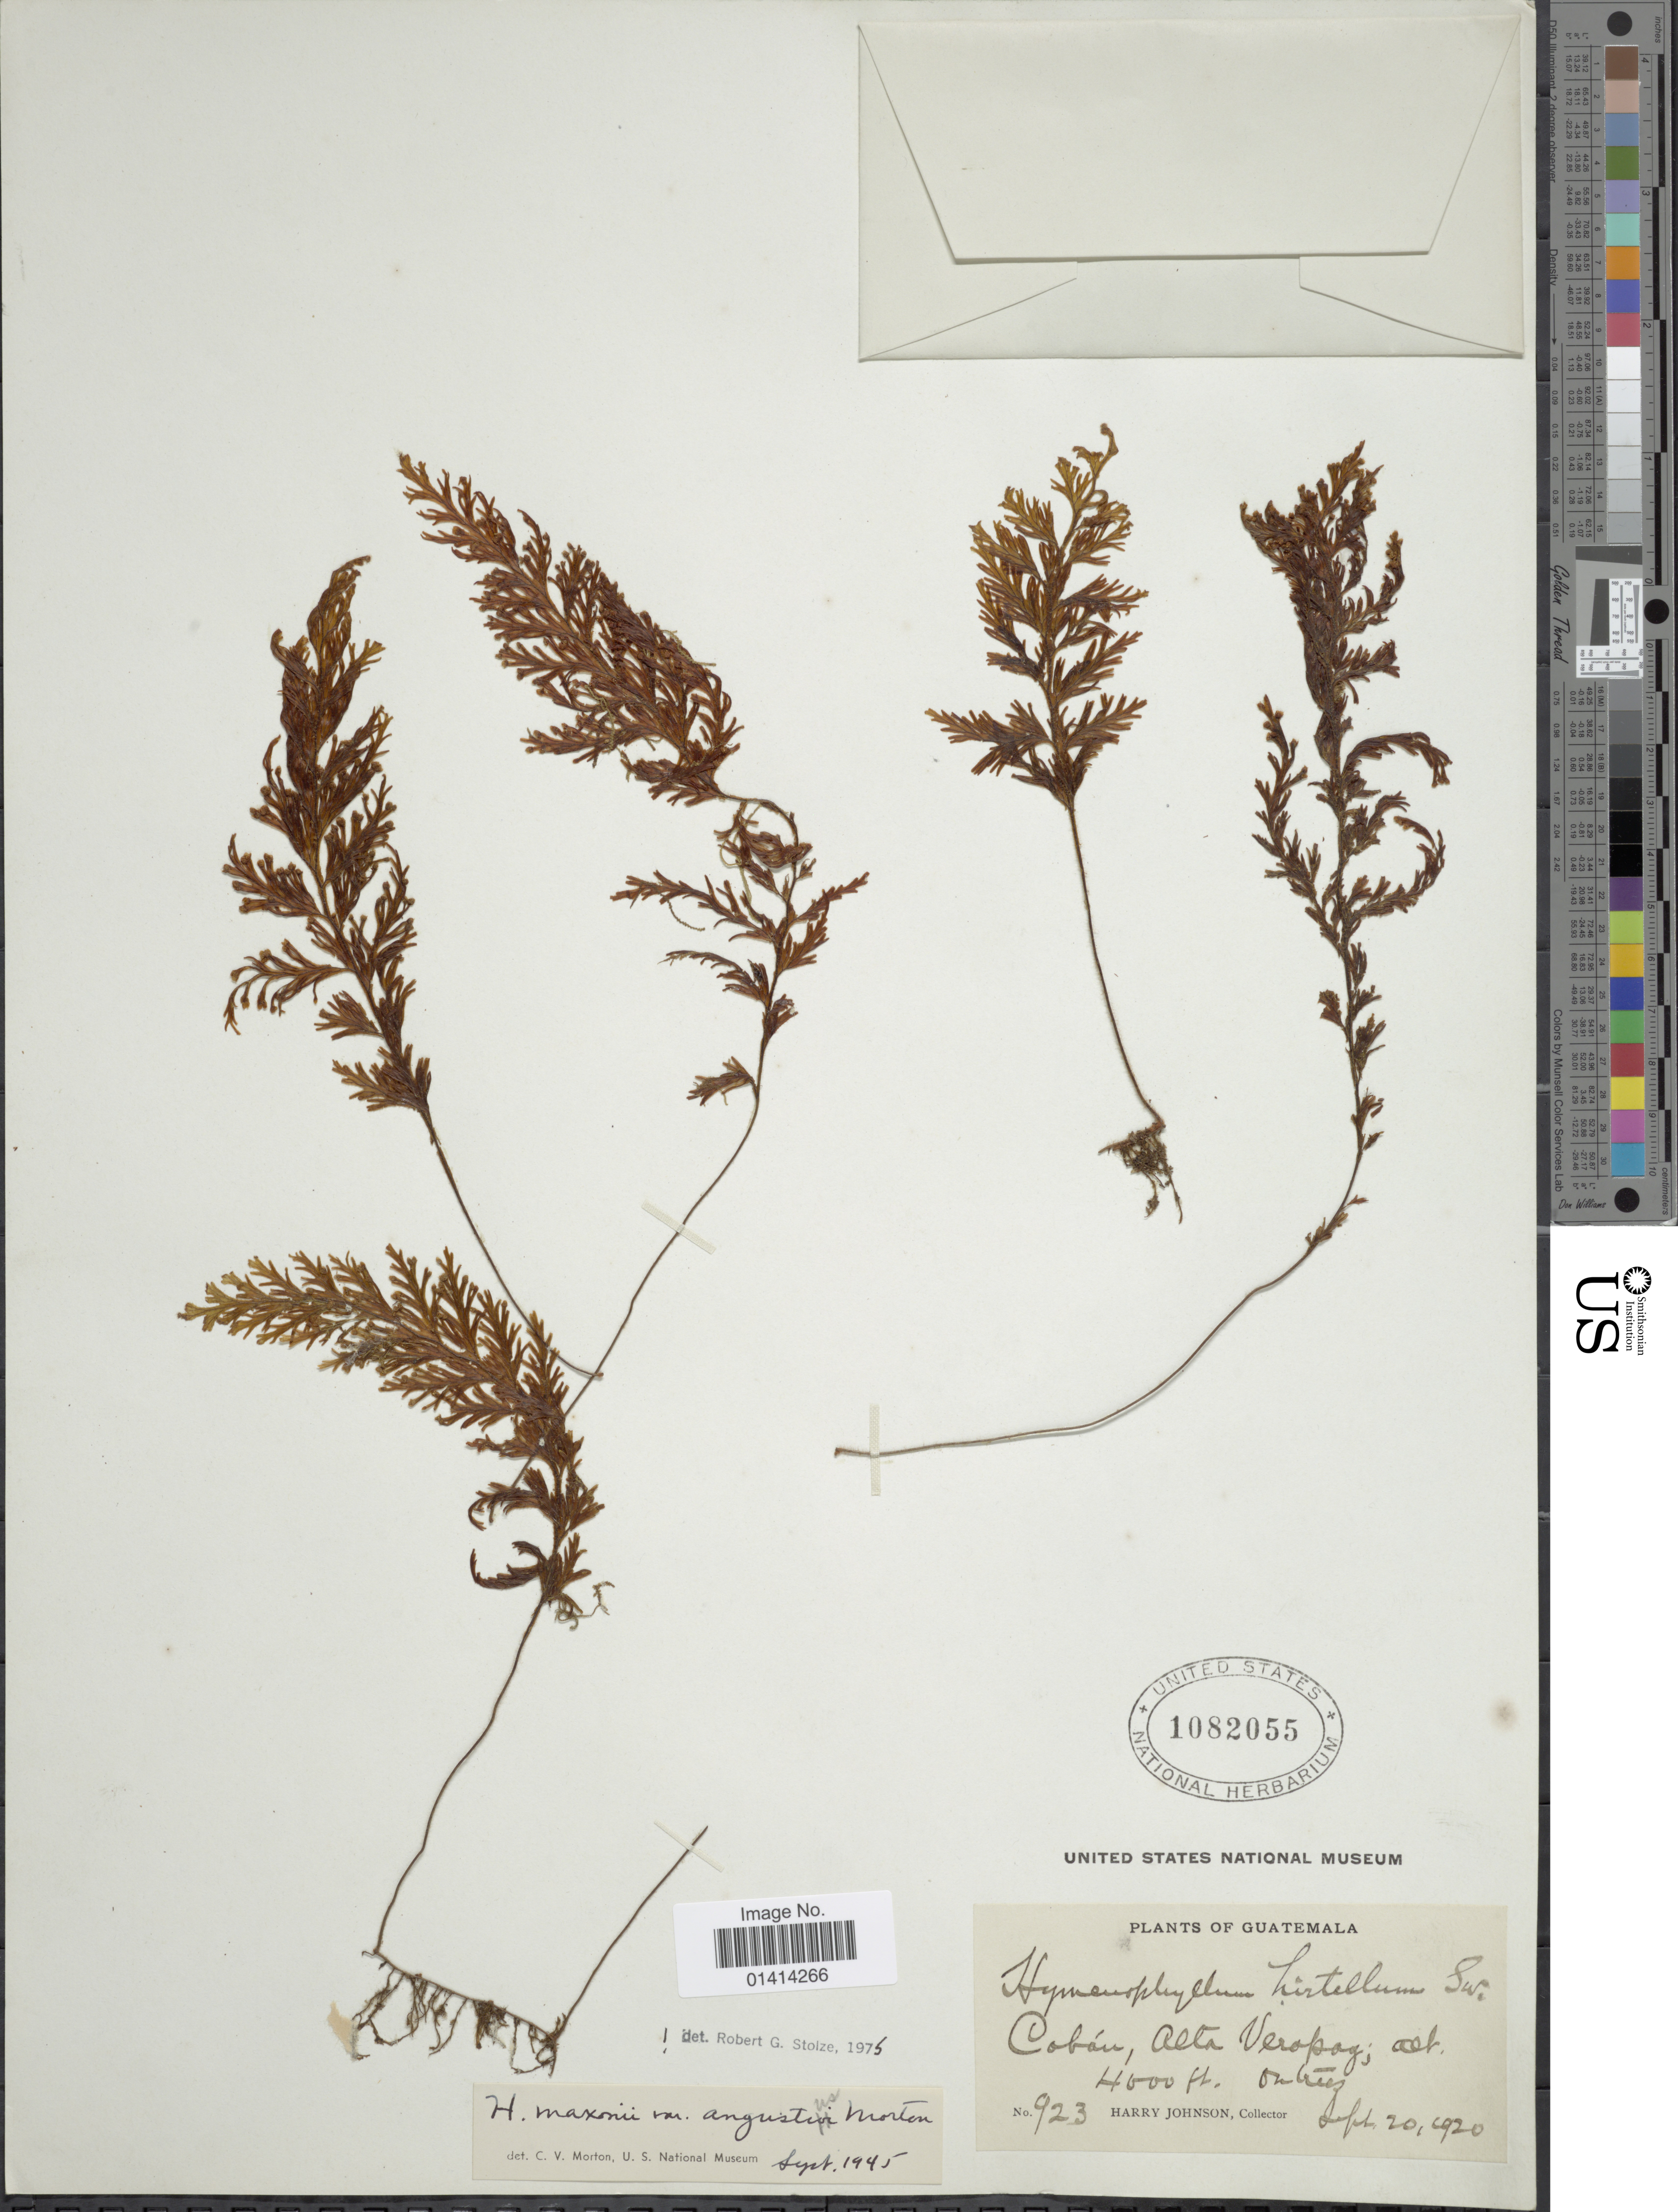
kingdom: Plantae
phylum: Tracheophyta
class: Polypodiopsida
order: Hymenophyllales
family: Hymenophyllaceae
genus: Hymenophyllum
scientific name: Hymenophyllum maxonii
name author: Christ ex C.V. Morton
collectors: H. Johnson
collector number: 923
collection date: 1920-09-20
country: Guatemala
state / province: Alta Verapaz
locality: Cobán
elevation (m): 1219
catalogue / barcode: US 1082055